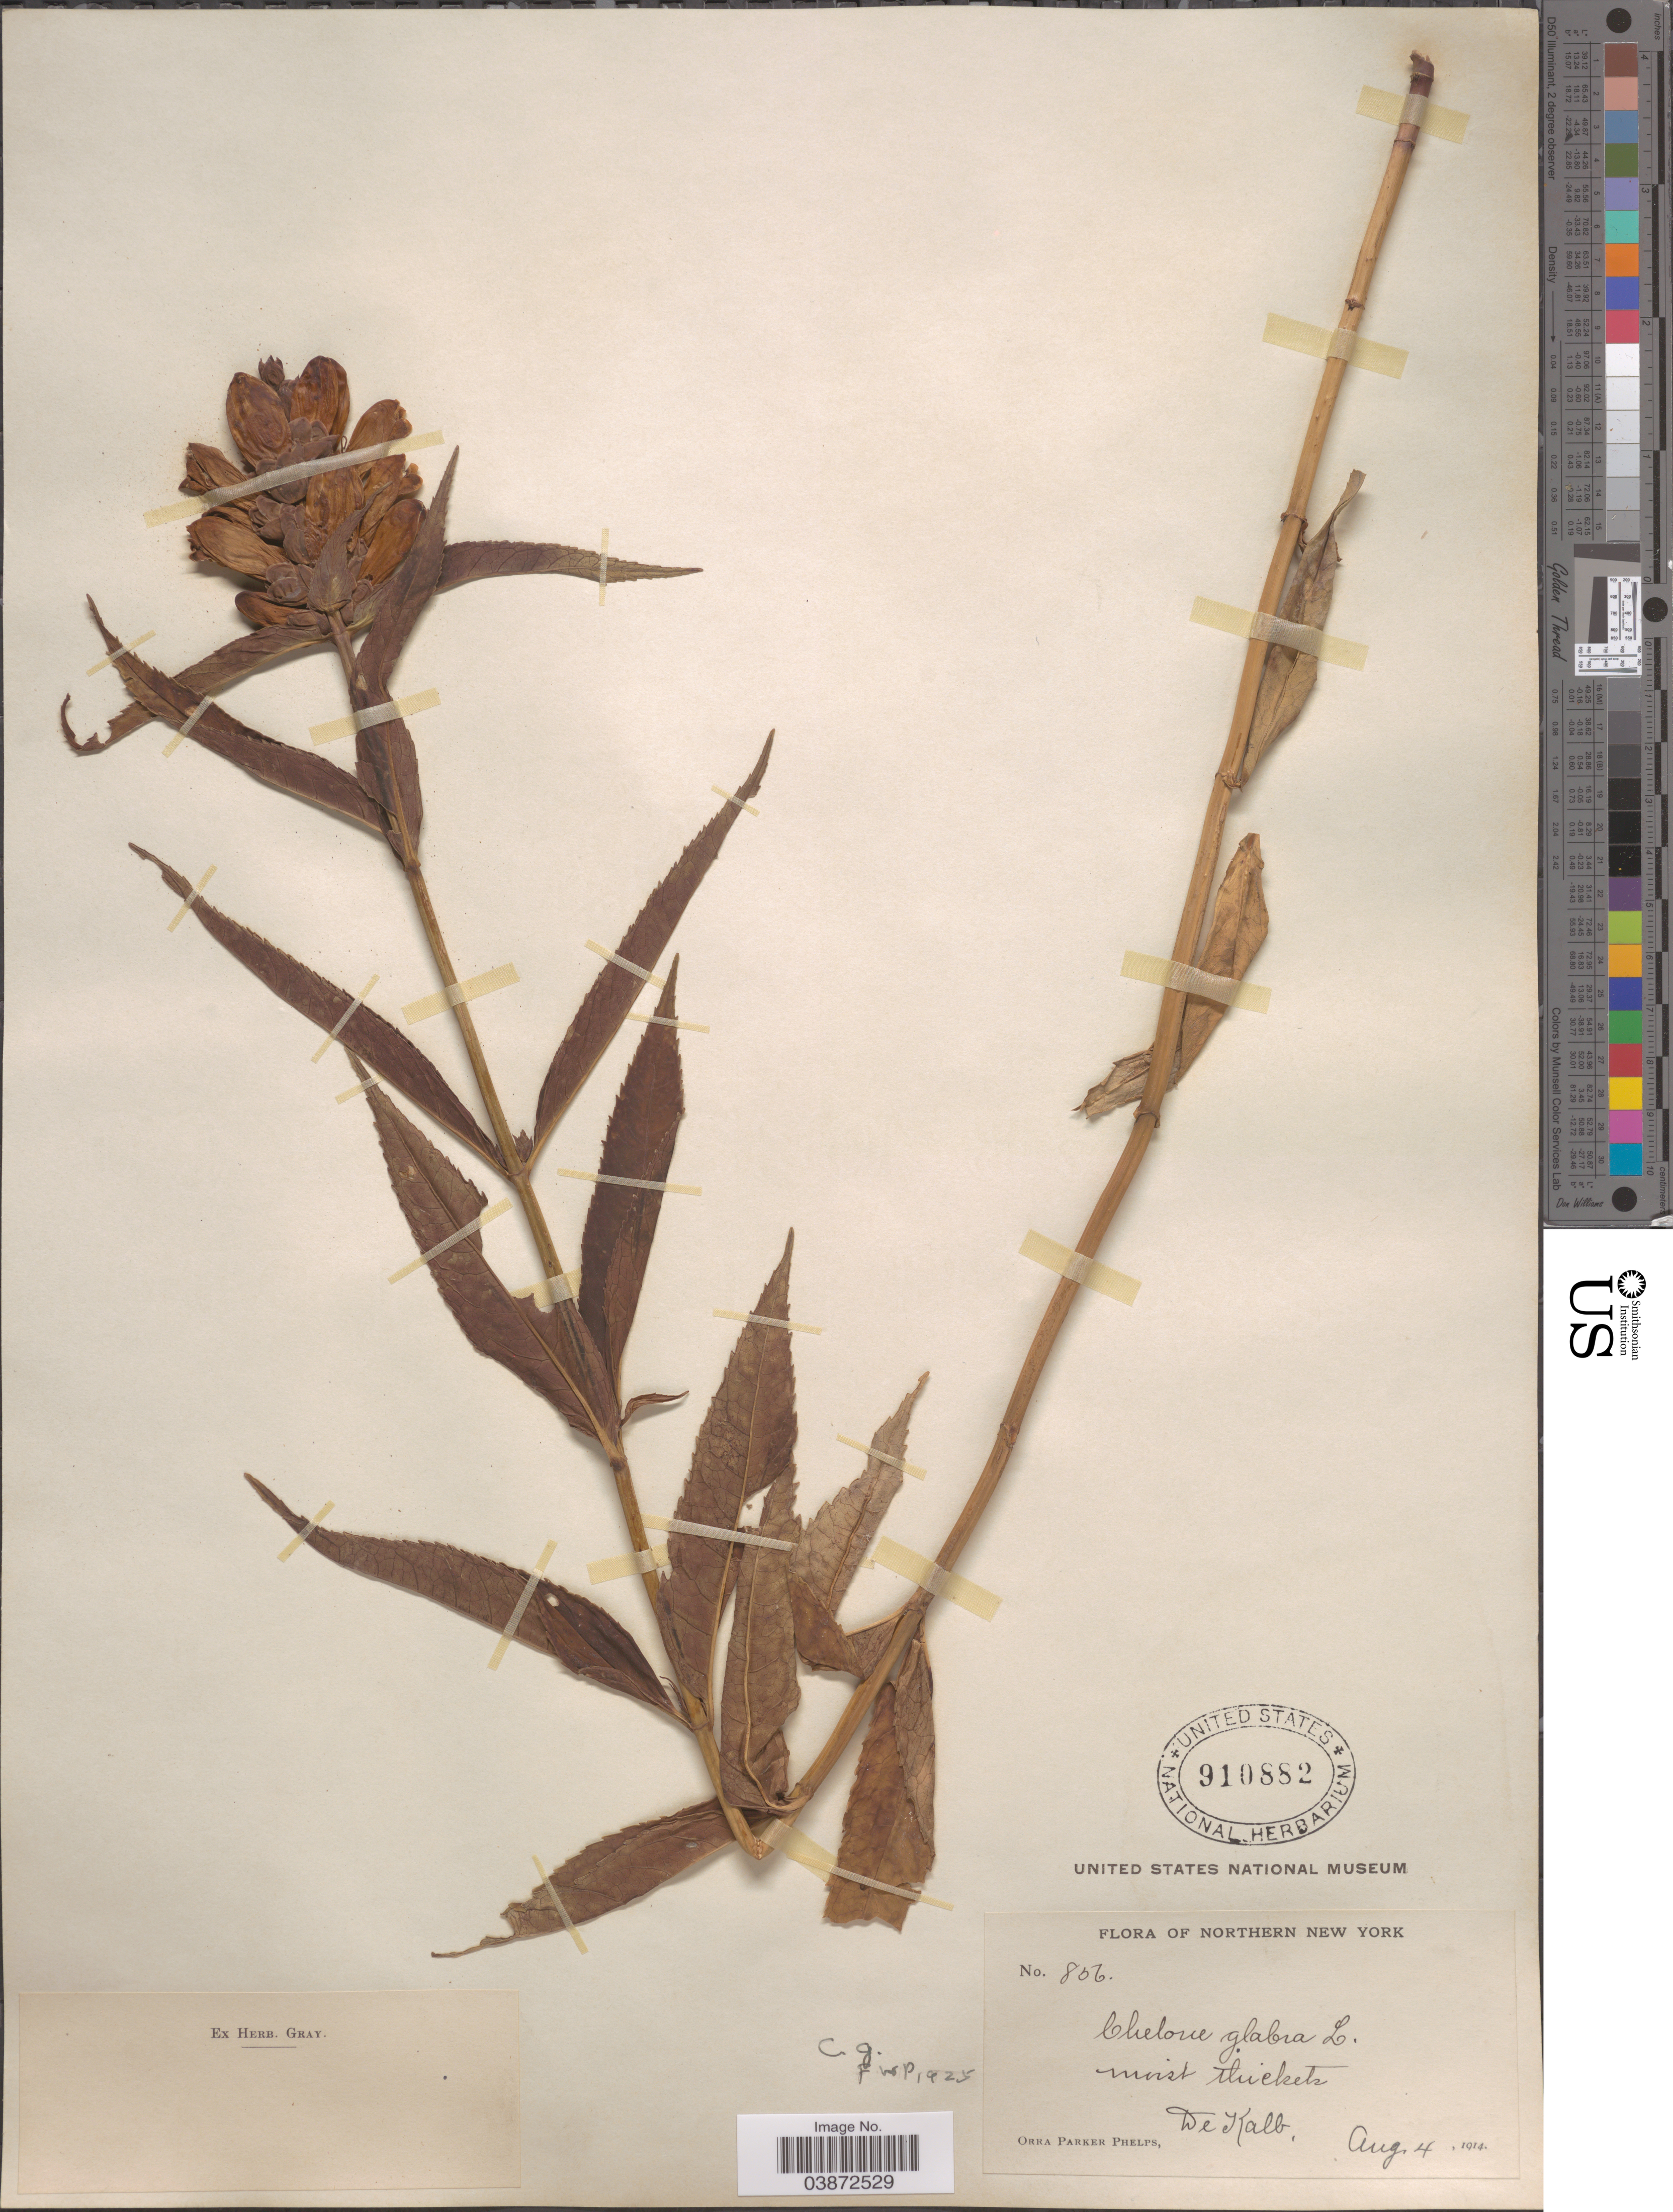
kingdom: Plantae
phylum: Tracheophyta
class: Magnoliopsida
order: Lamiales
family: Plantaginaceae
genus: Chelone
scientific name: Chelone glabra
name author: L.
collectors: O. P. Phelps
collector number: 806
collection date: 1914-08-04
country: United States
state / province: New York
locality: Northern New York. De Kalb.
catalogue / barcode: US 910882